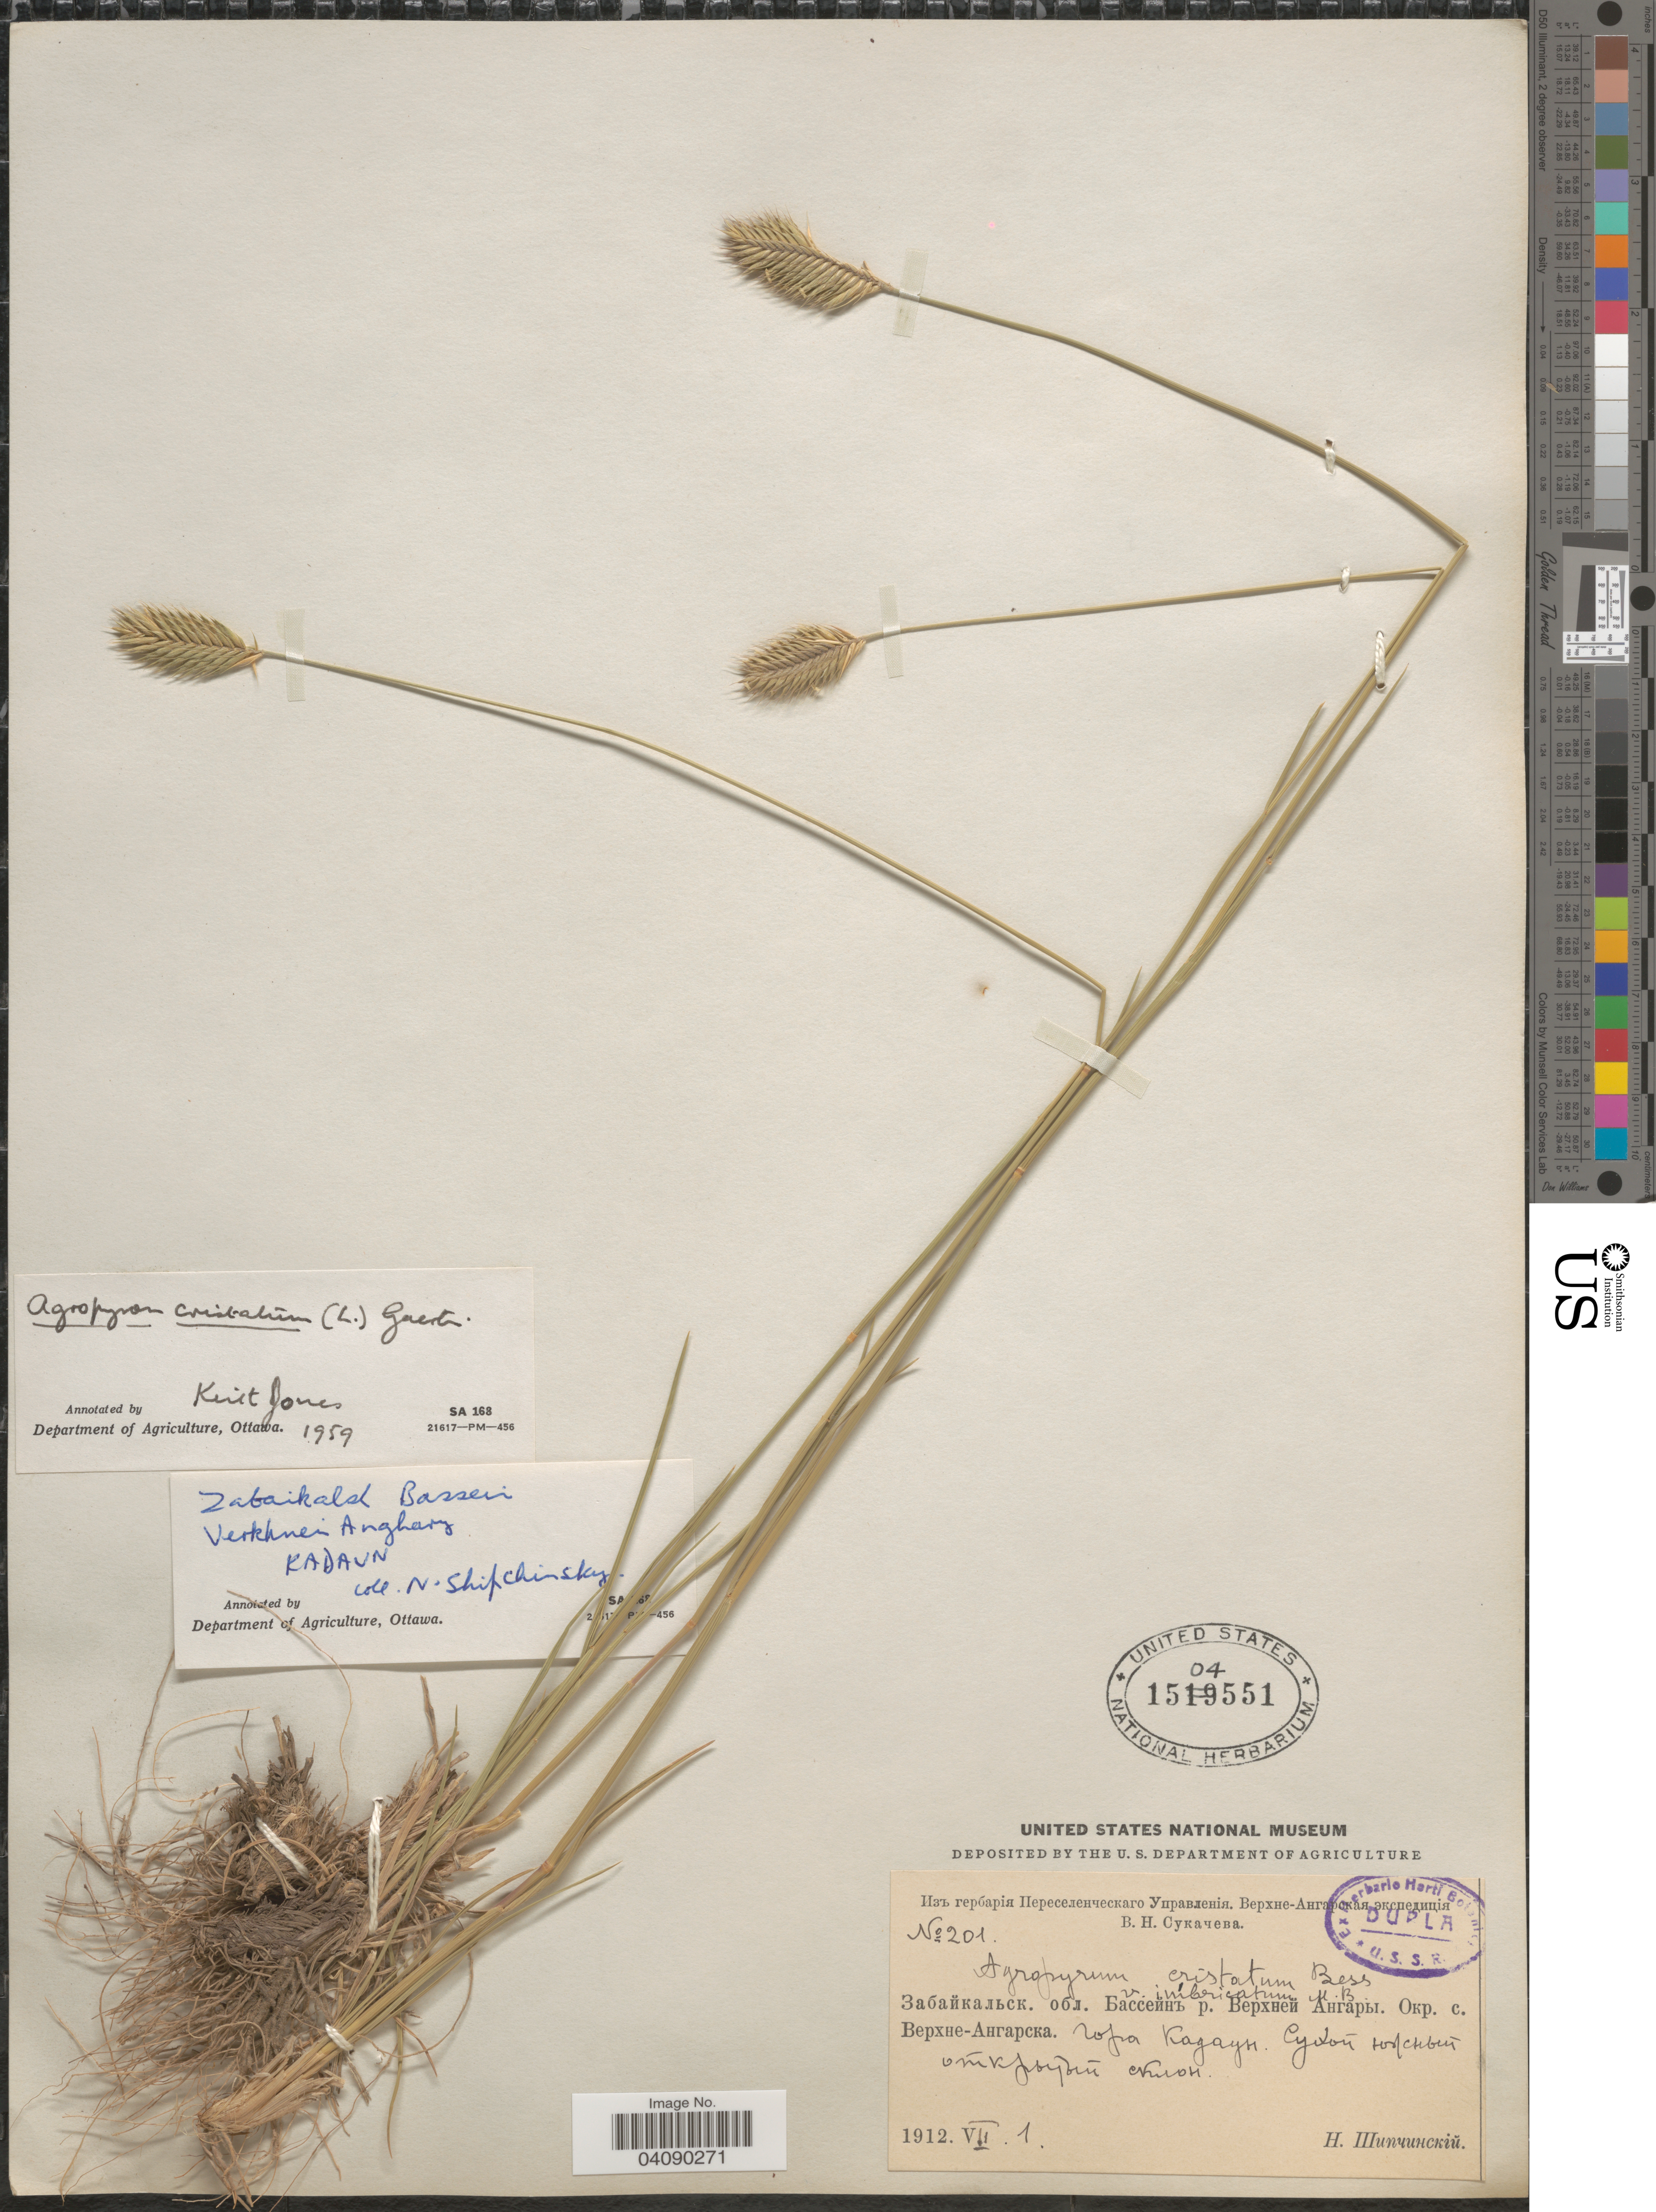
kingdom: Plantae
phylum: Tracheophyta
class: Liliopsida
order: Poales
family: Poaceae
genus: Agropyron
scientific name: Agropyron cristatum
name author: (L.) Gaertn.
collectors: N. Shipchinskiy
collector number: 201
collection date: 1912-07-01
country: Russian Federation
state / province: Buryatia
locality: Basin of river Verkhnyaya Angara, visinity of Verkhne-Angarsk, Kadaun Mt.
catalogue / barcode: US 1504551